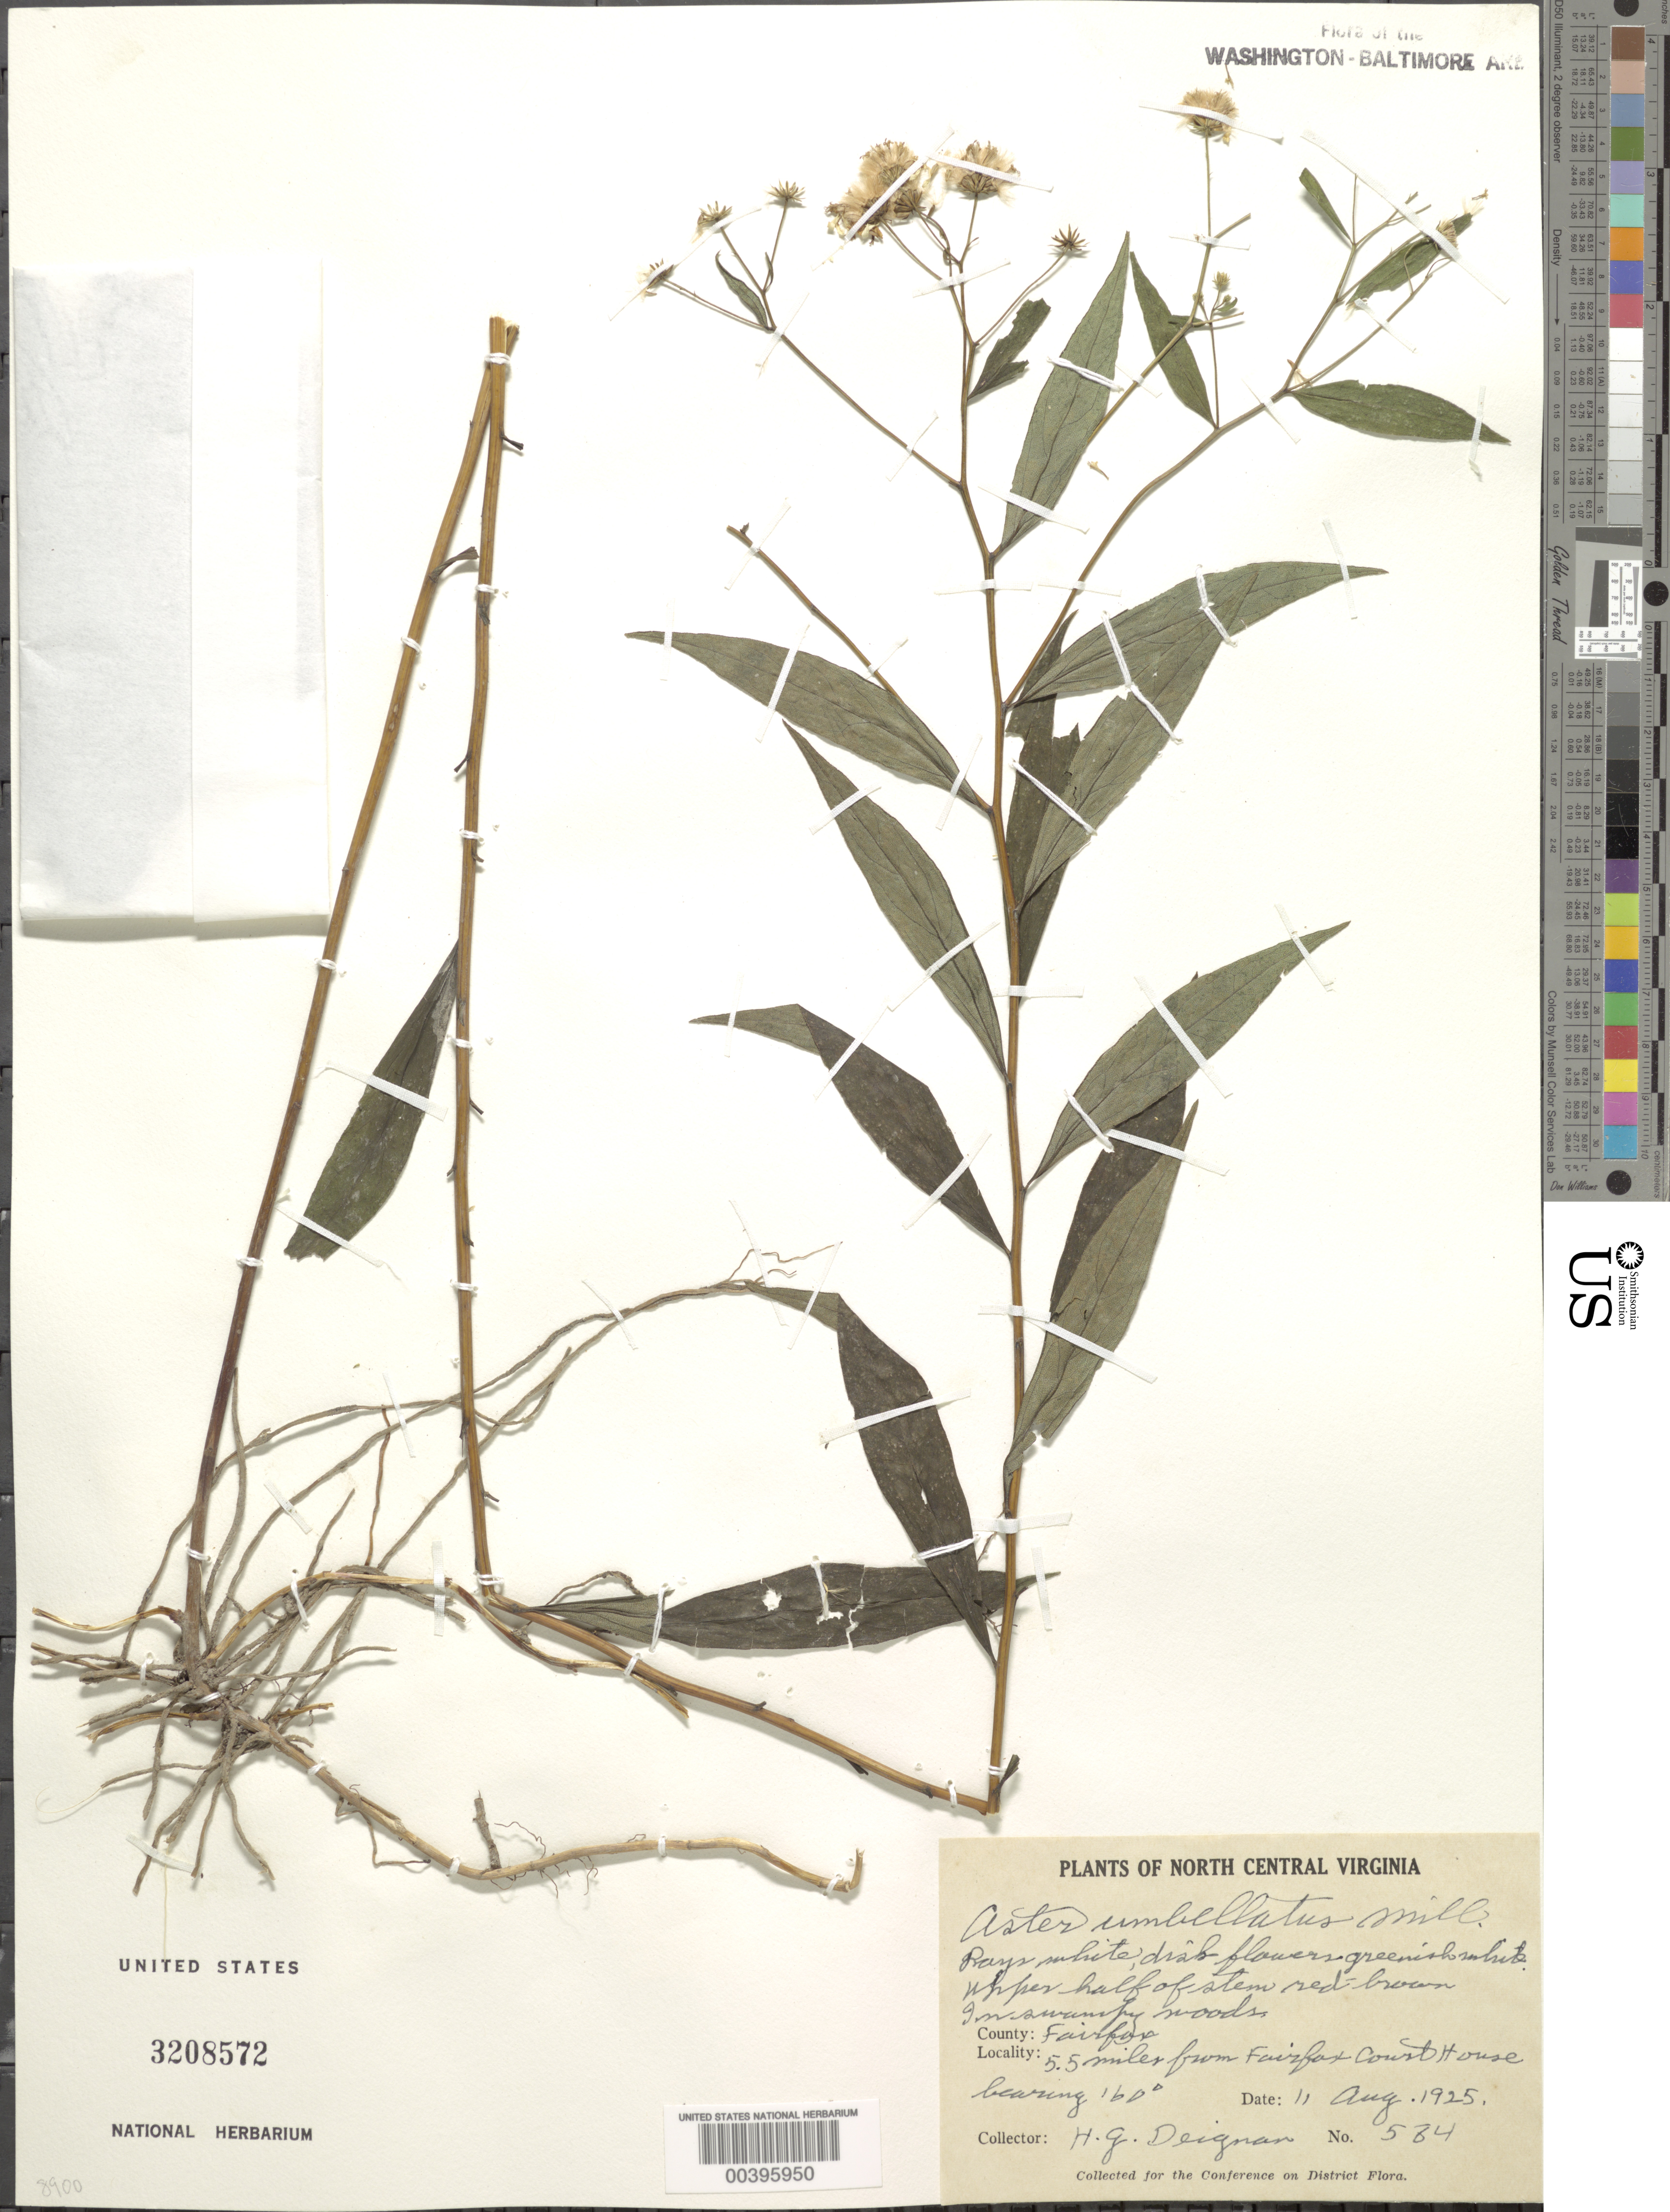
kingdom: Plantae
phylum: Tracheophyta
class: Magnoliopsida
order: Asterales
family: Asteraceae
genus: Doellingeria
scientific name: Doellingeria umbellata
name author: (Mill.) Nees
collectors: H. Deignan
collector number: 584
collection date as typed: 11 Aug 1925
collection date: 1925-08-11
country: United States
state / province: Virginia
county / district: Fairfax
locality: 5.5 M from Fairfax Court House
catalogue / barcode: US 3208572